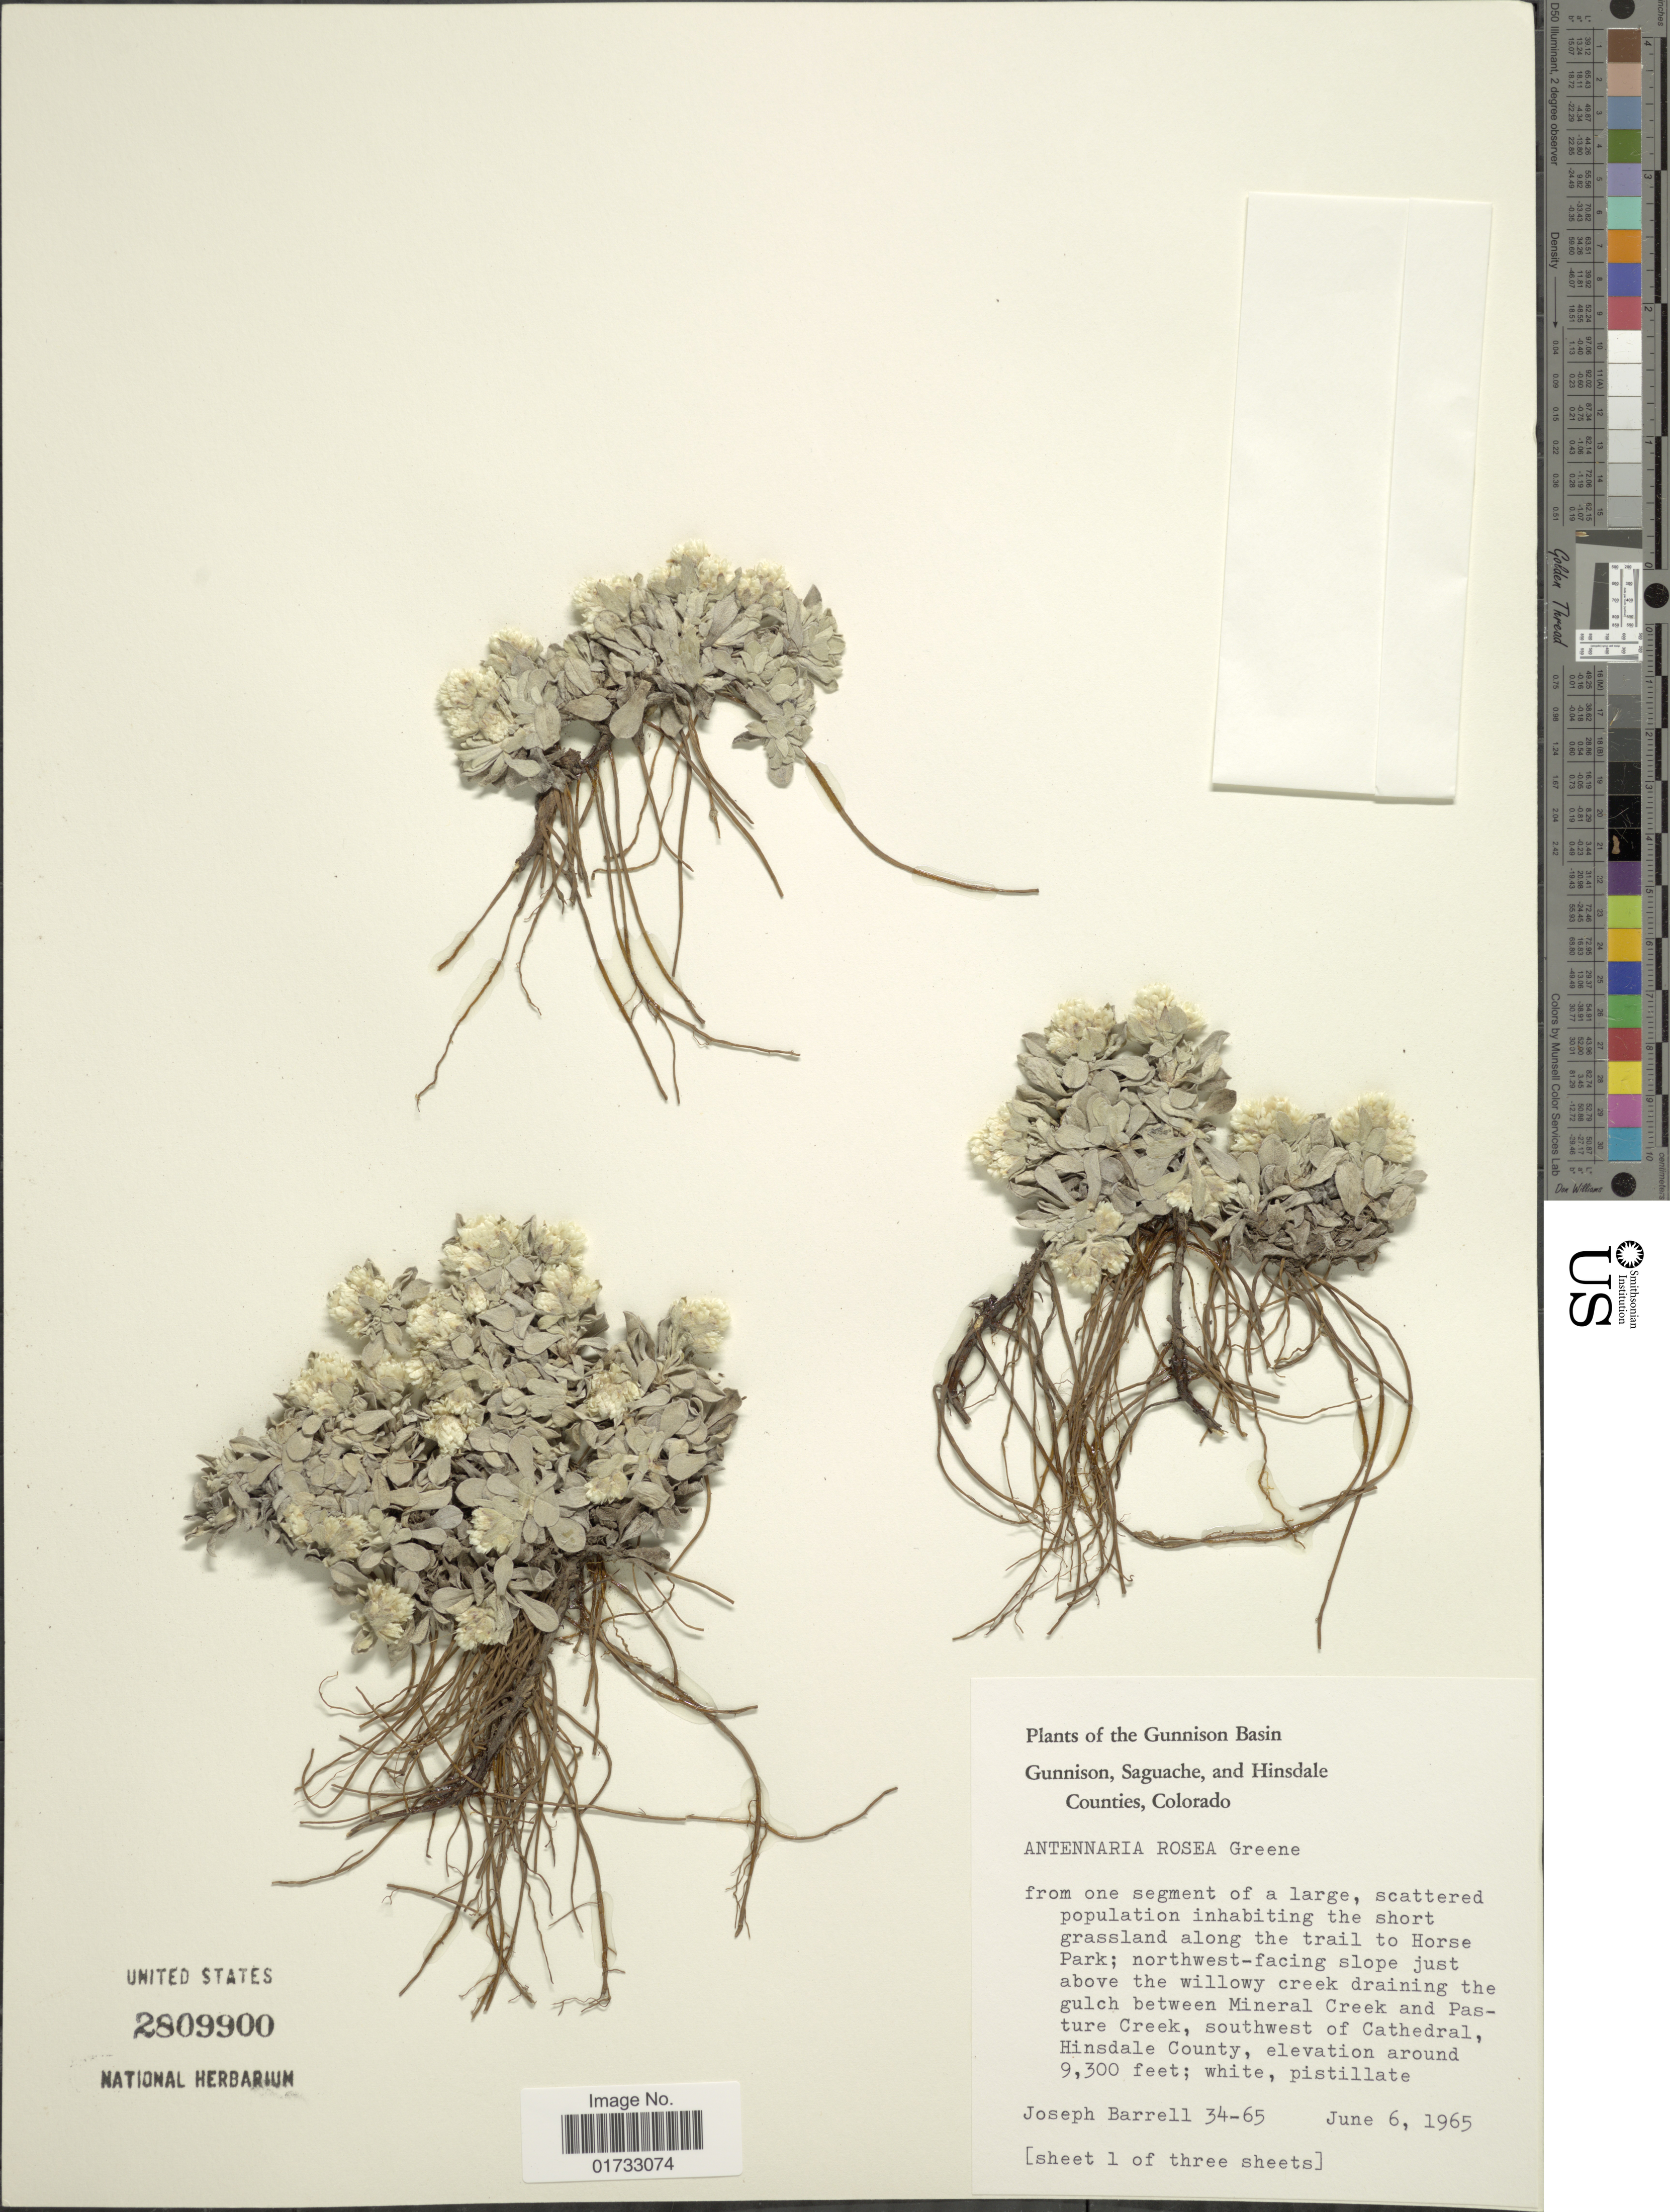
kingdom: Plantae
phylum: Tracheophyta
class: Magnoliopsida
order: Asterales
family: Asteraceae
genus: Antennaria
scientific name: Antennaria rosea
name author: Greene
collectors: J. Barrell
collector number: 34-65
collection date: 1965-06-06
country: United States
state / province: Colorado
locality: Gunnison Basin, along the trail to Horse Park; northwest-facing slope just above the willowy creek draining the gulch between Mineral Creek and Pasture Creek, southwest of Cathedral, Hinsdale County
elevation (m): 2835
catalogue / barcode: US 2809900